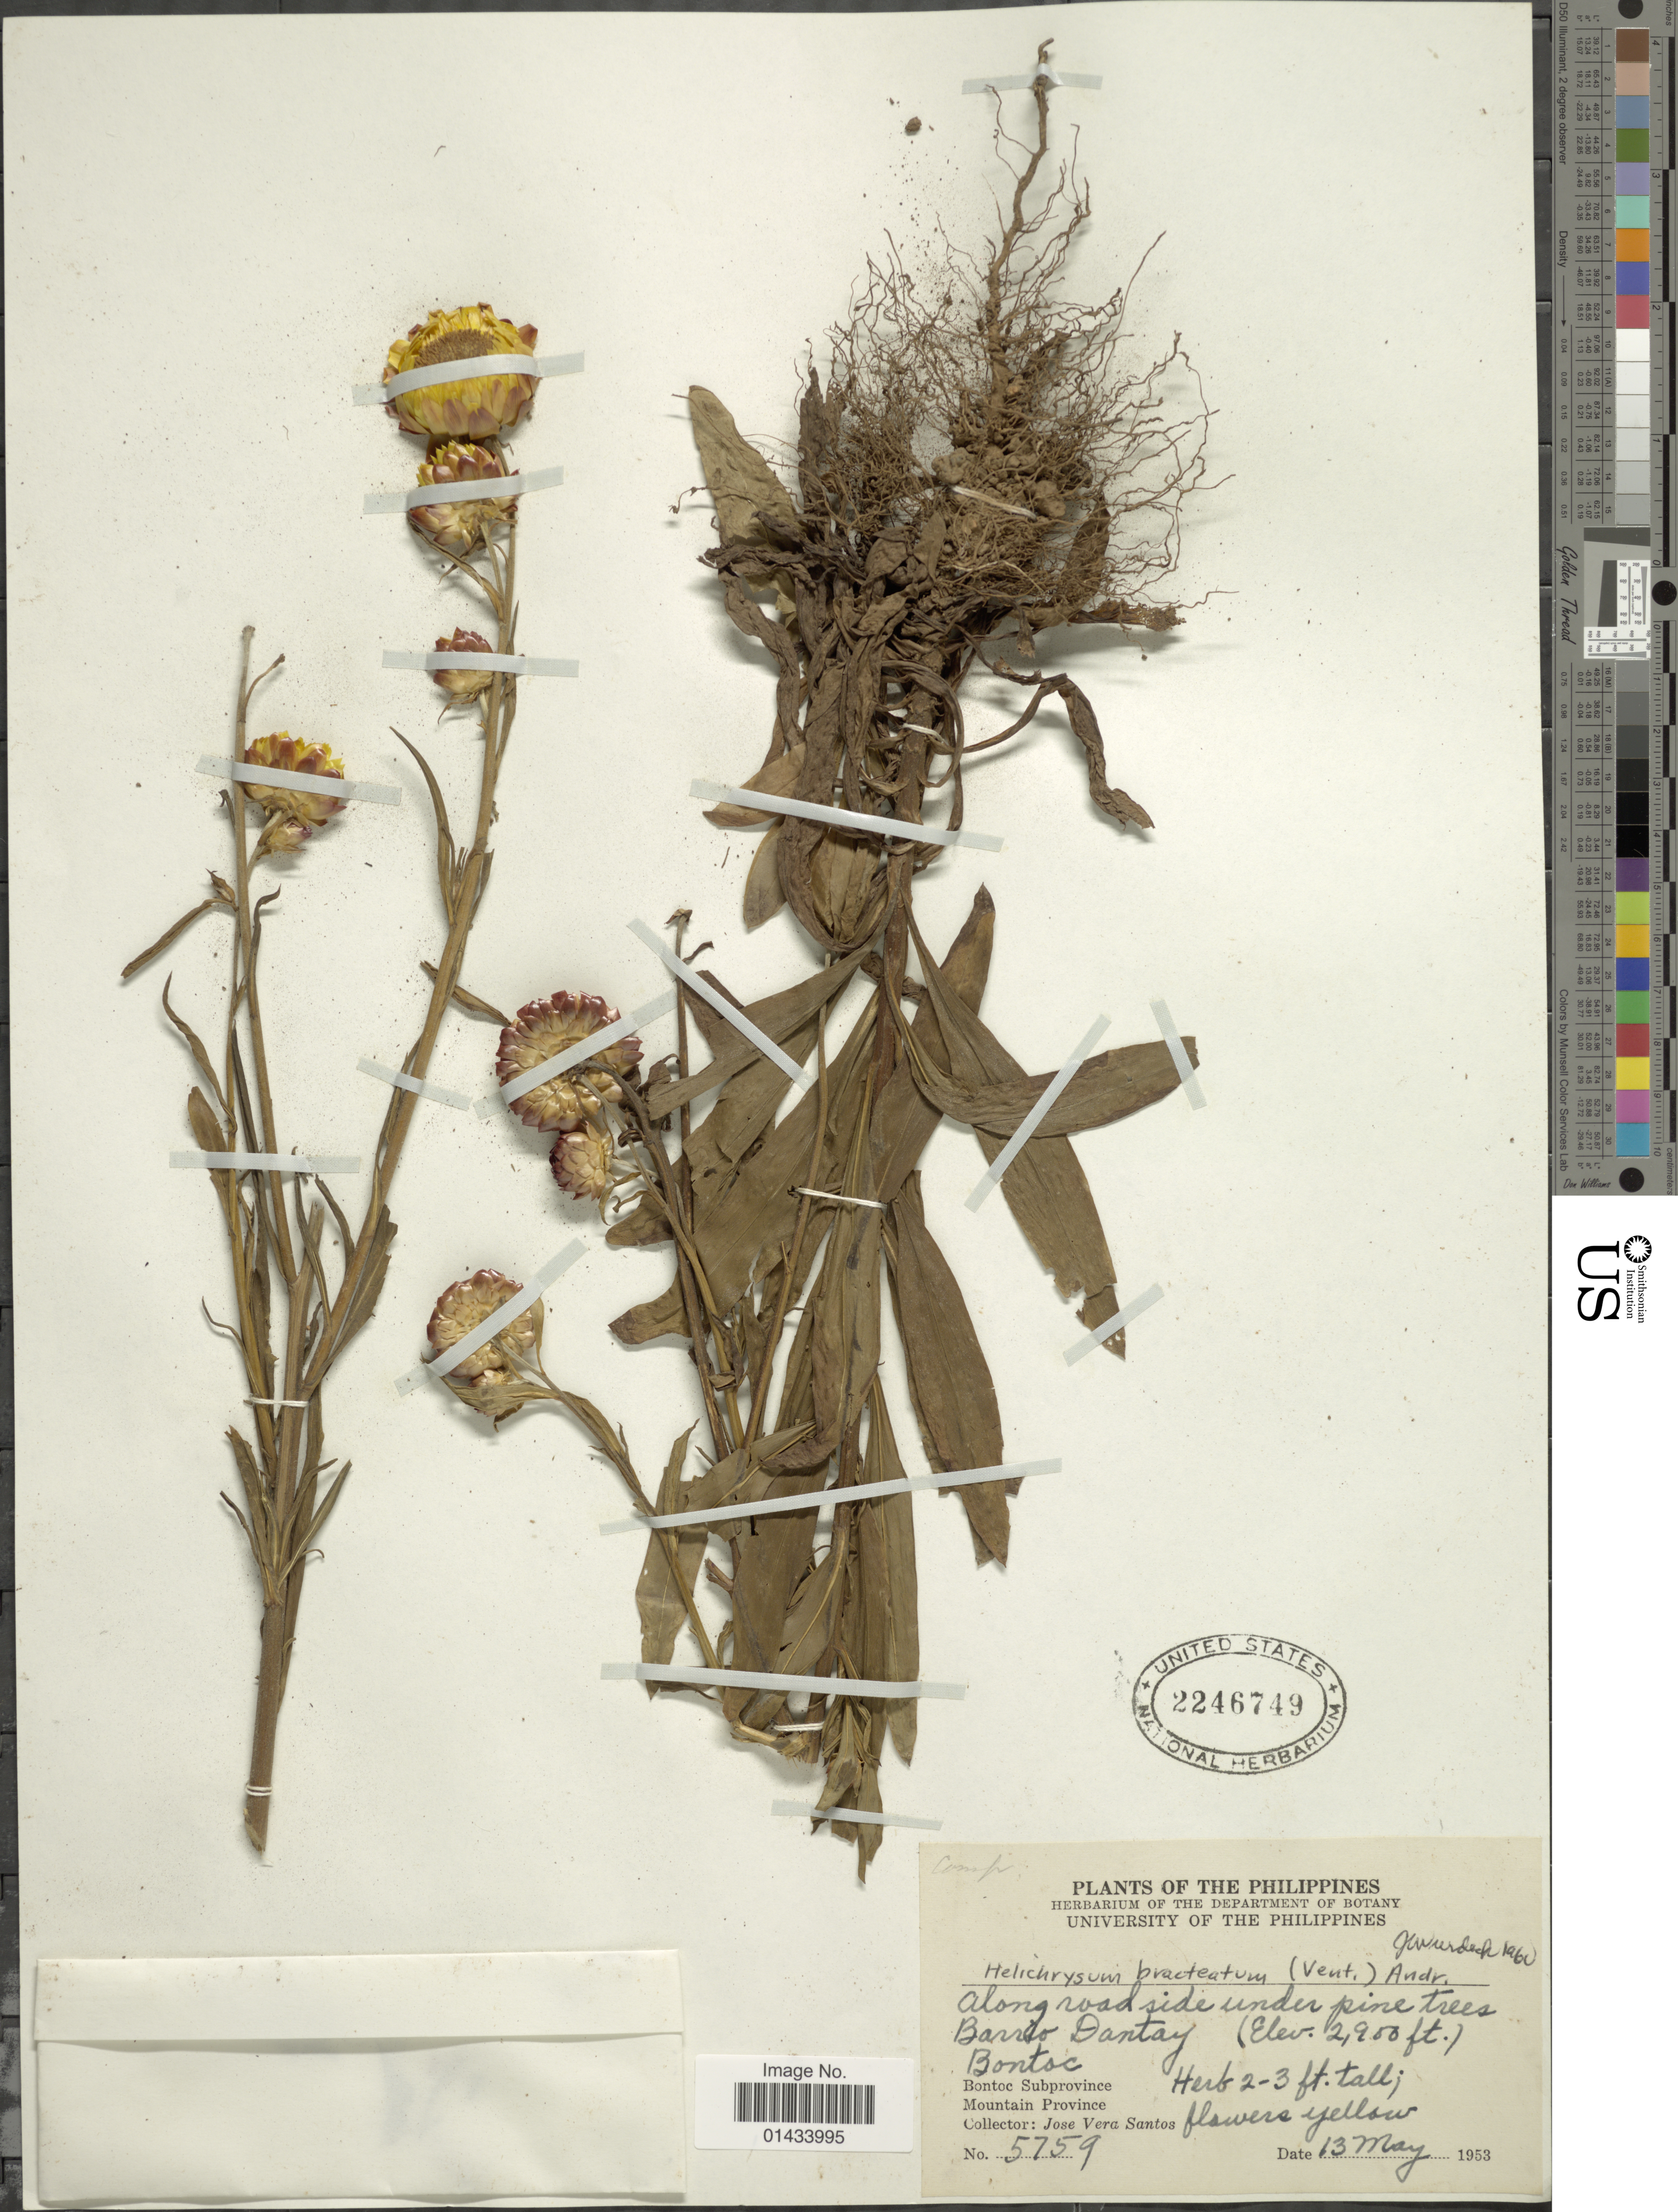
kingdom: Plantae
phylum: Tracheophyta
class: Magnoliopsida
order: Asterales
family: Asteraceae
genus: Helichrysum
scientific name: Helichrysum bracteatum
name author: (Vent.) Haw.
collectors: J. V. Santos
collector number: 5759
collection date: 1953-05-13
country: Philippines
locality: Along roadside under pine trees Barrto Dantay, Bontoc, Bontoc Subprovince, Mountain Province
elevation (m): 884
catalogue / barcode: US 2246749